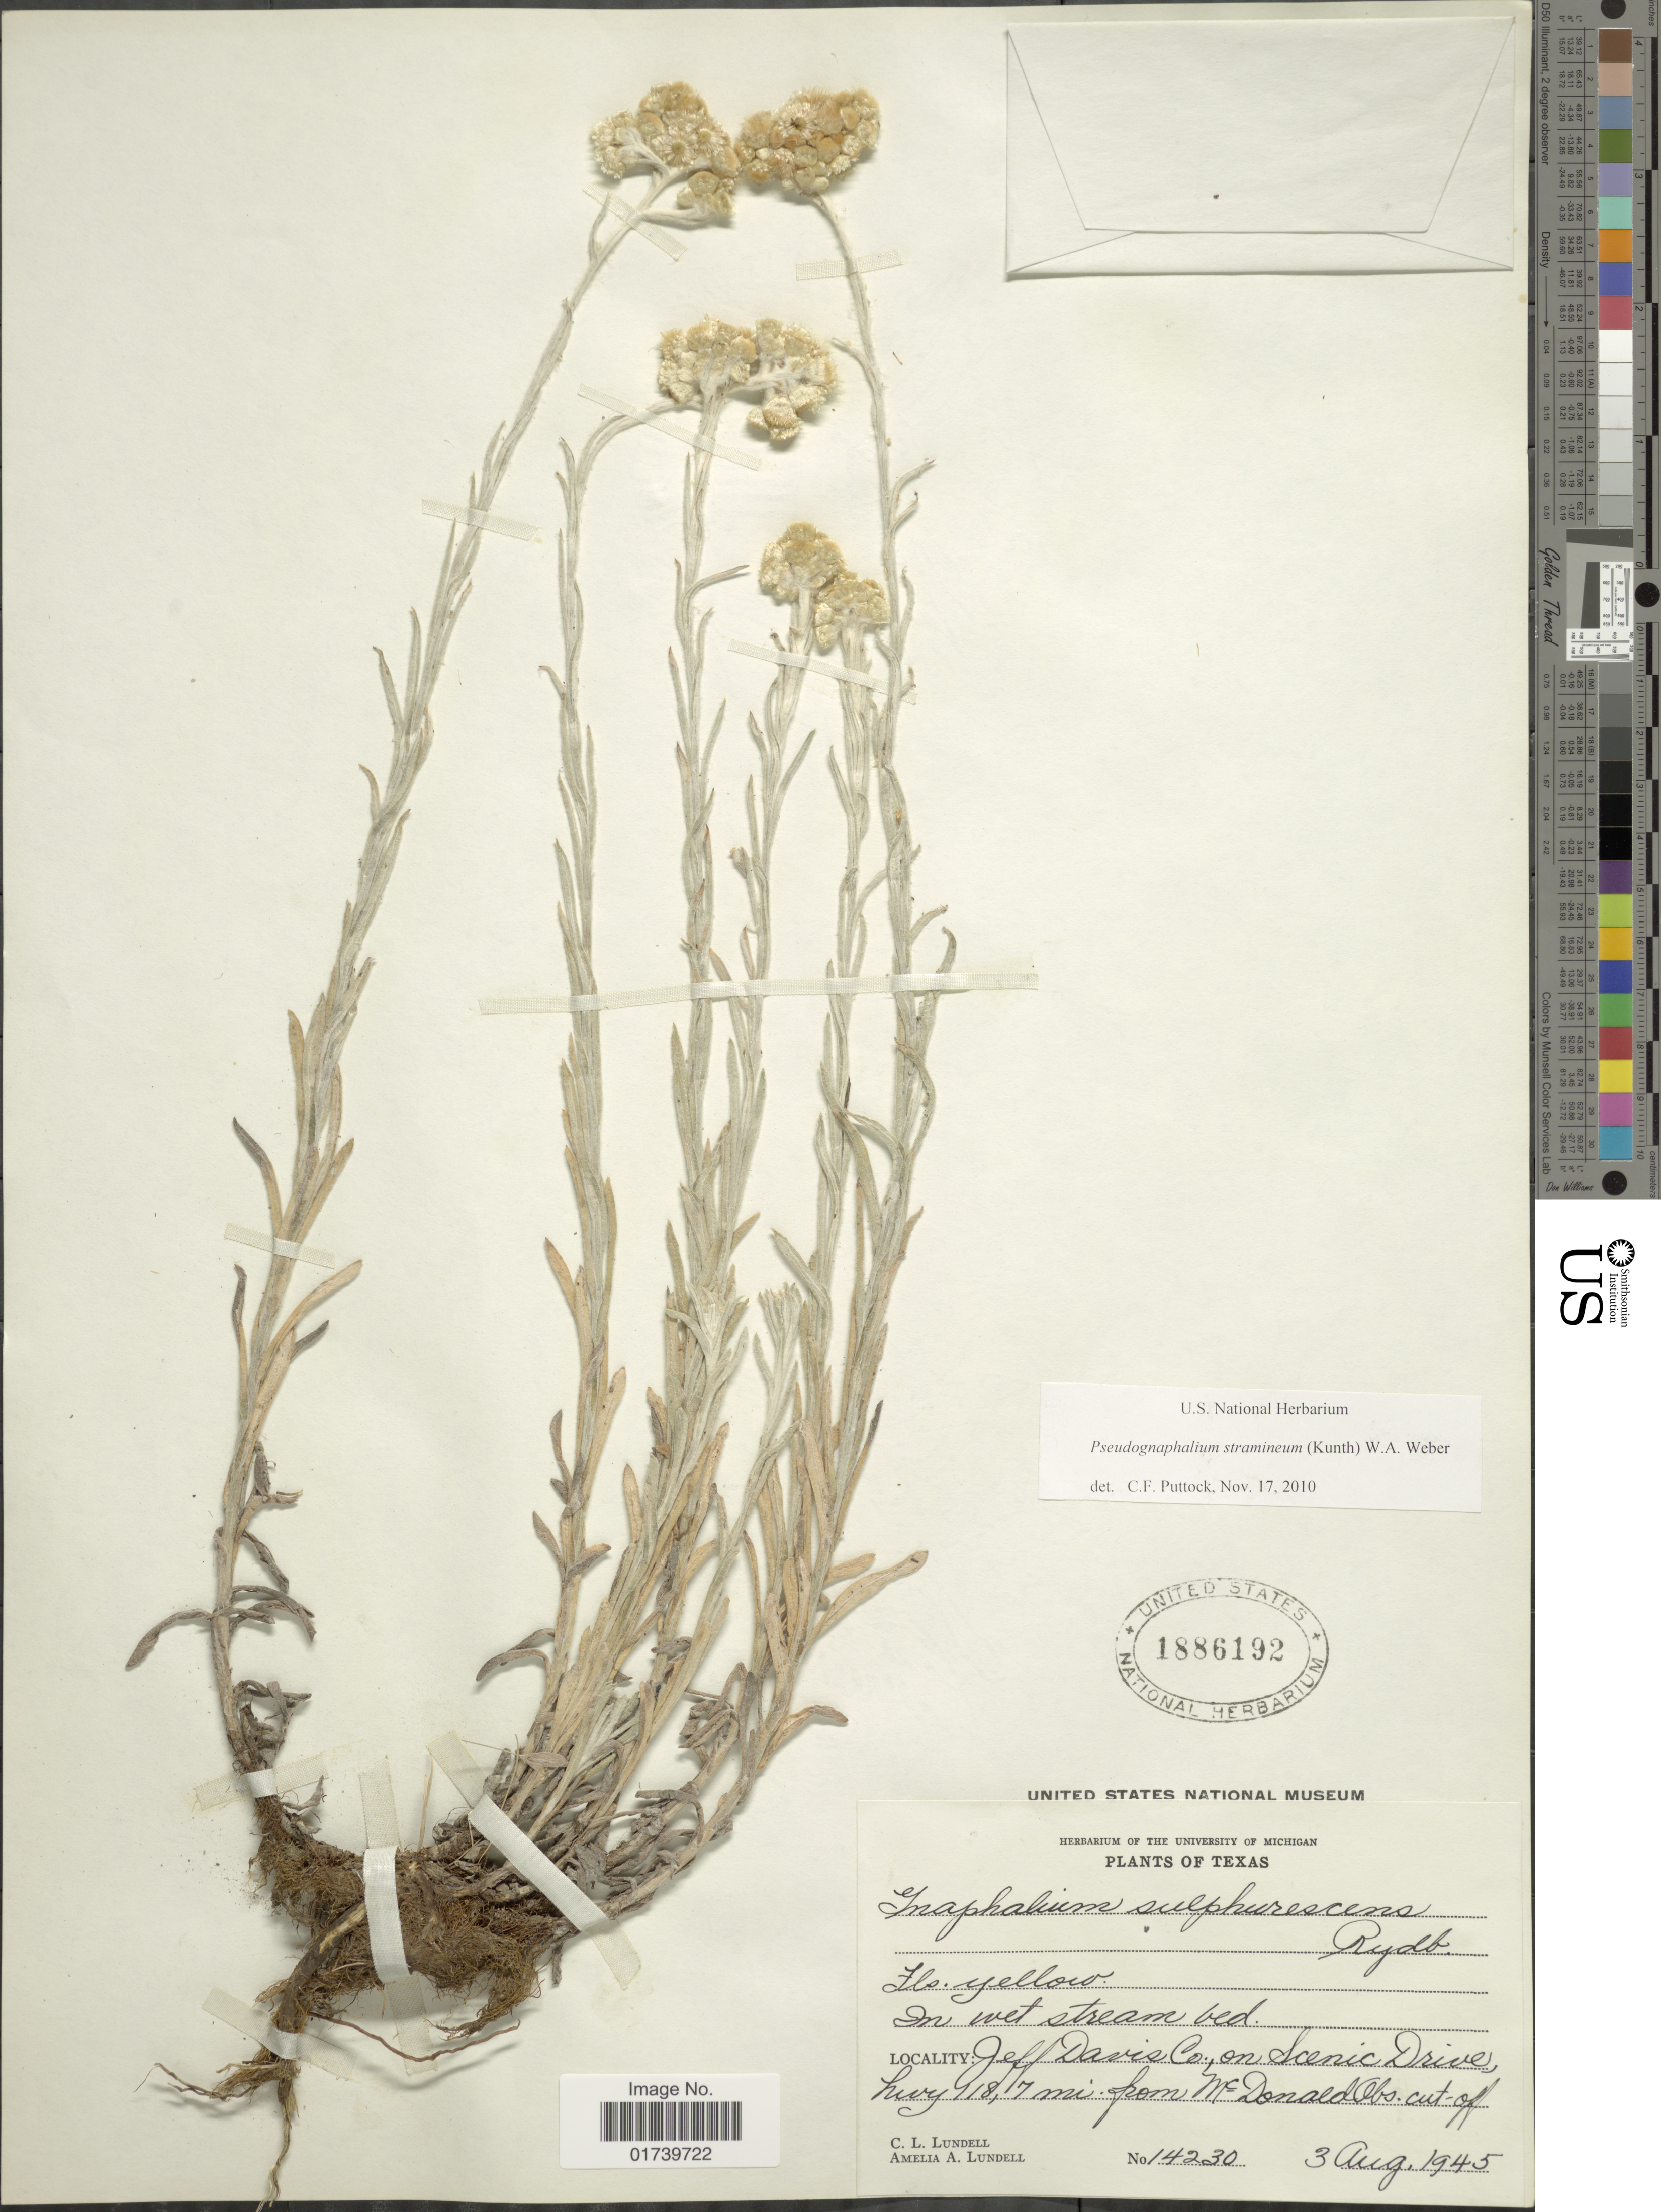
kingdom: Plantae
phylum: Tracheophyta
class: Magnoliopsida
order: Asterales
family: Asteraceae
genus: Pseudognaphalium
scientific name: Pseudognaphalium stramineum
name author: (Kunth) Anderb.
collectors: C. L. Lundell & A. A. Lundell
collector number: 14230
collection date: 1945-08-03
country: United States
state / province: Texas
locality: Jeff Davis Co. on Scenic Drive hwy 118, 7 mi. from McDonald Obs. cut off.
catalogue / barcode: US 1886192